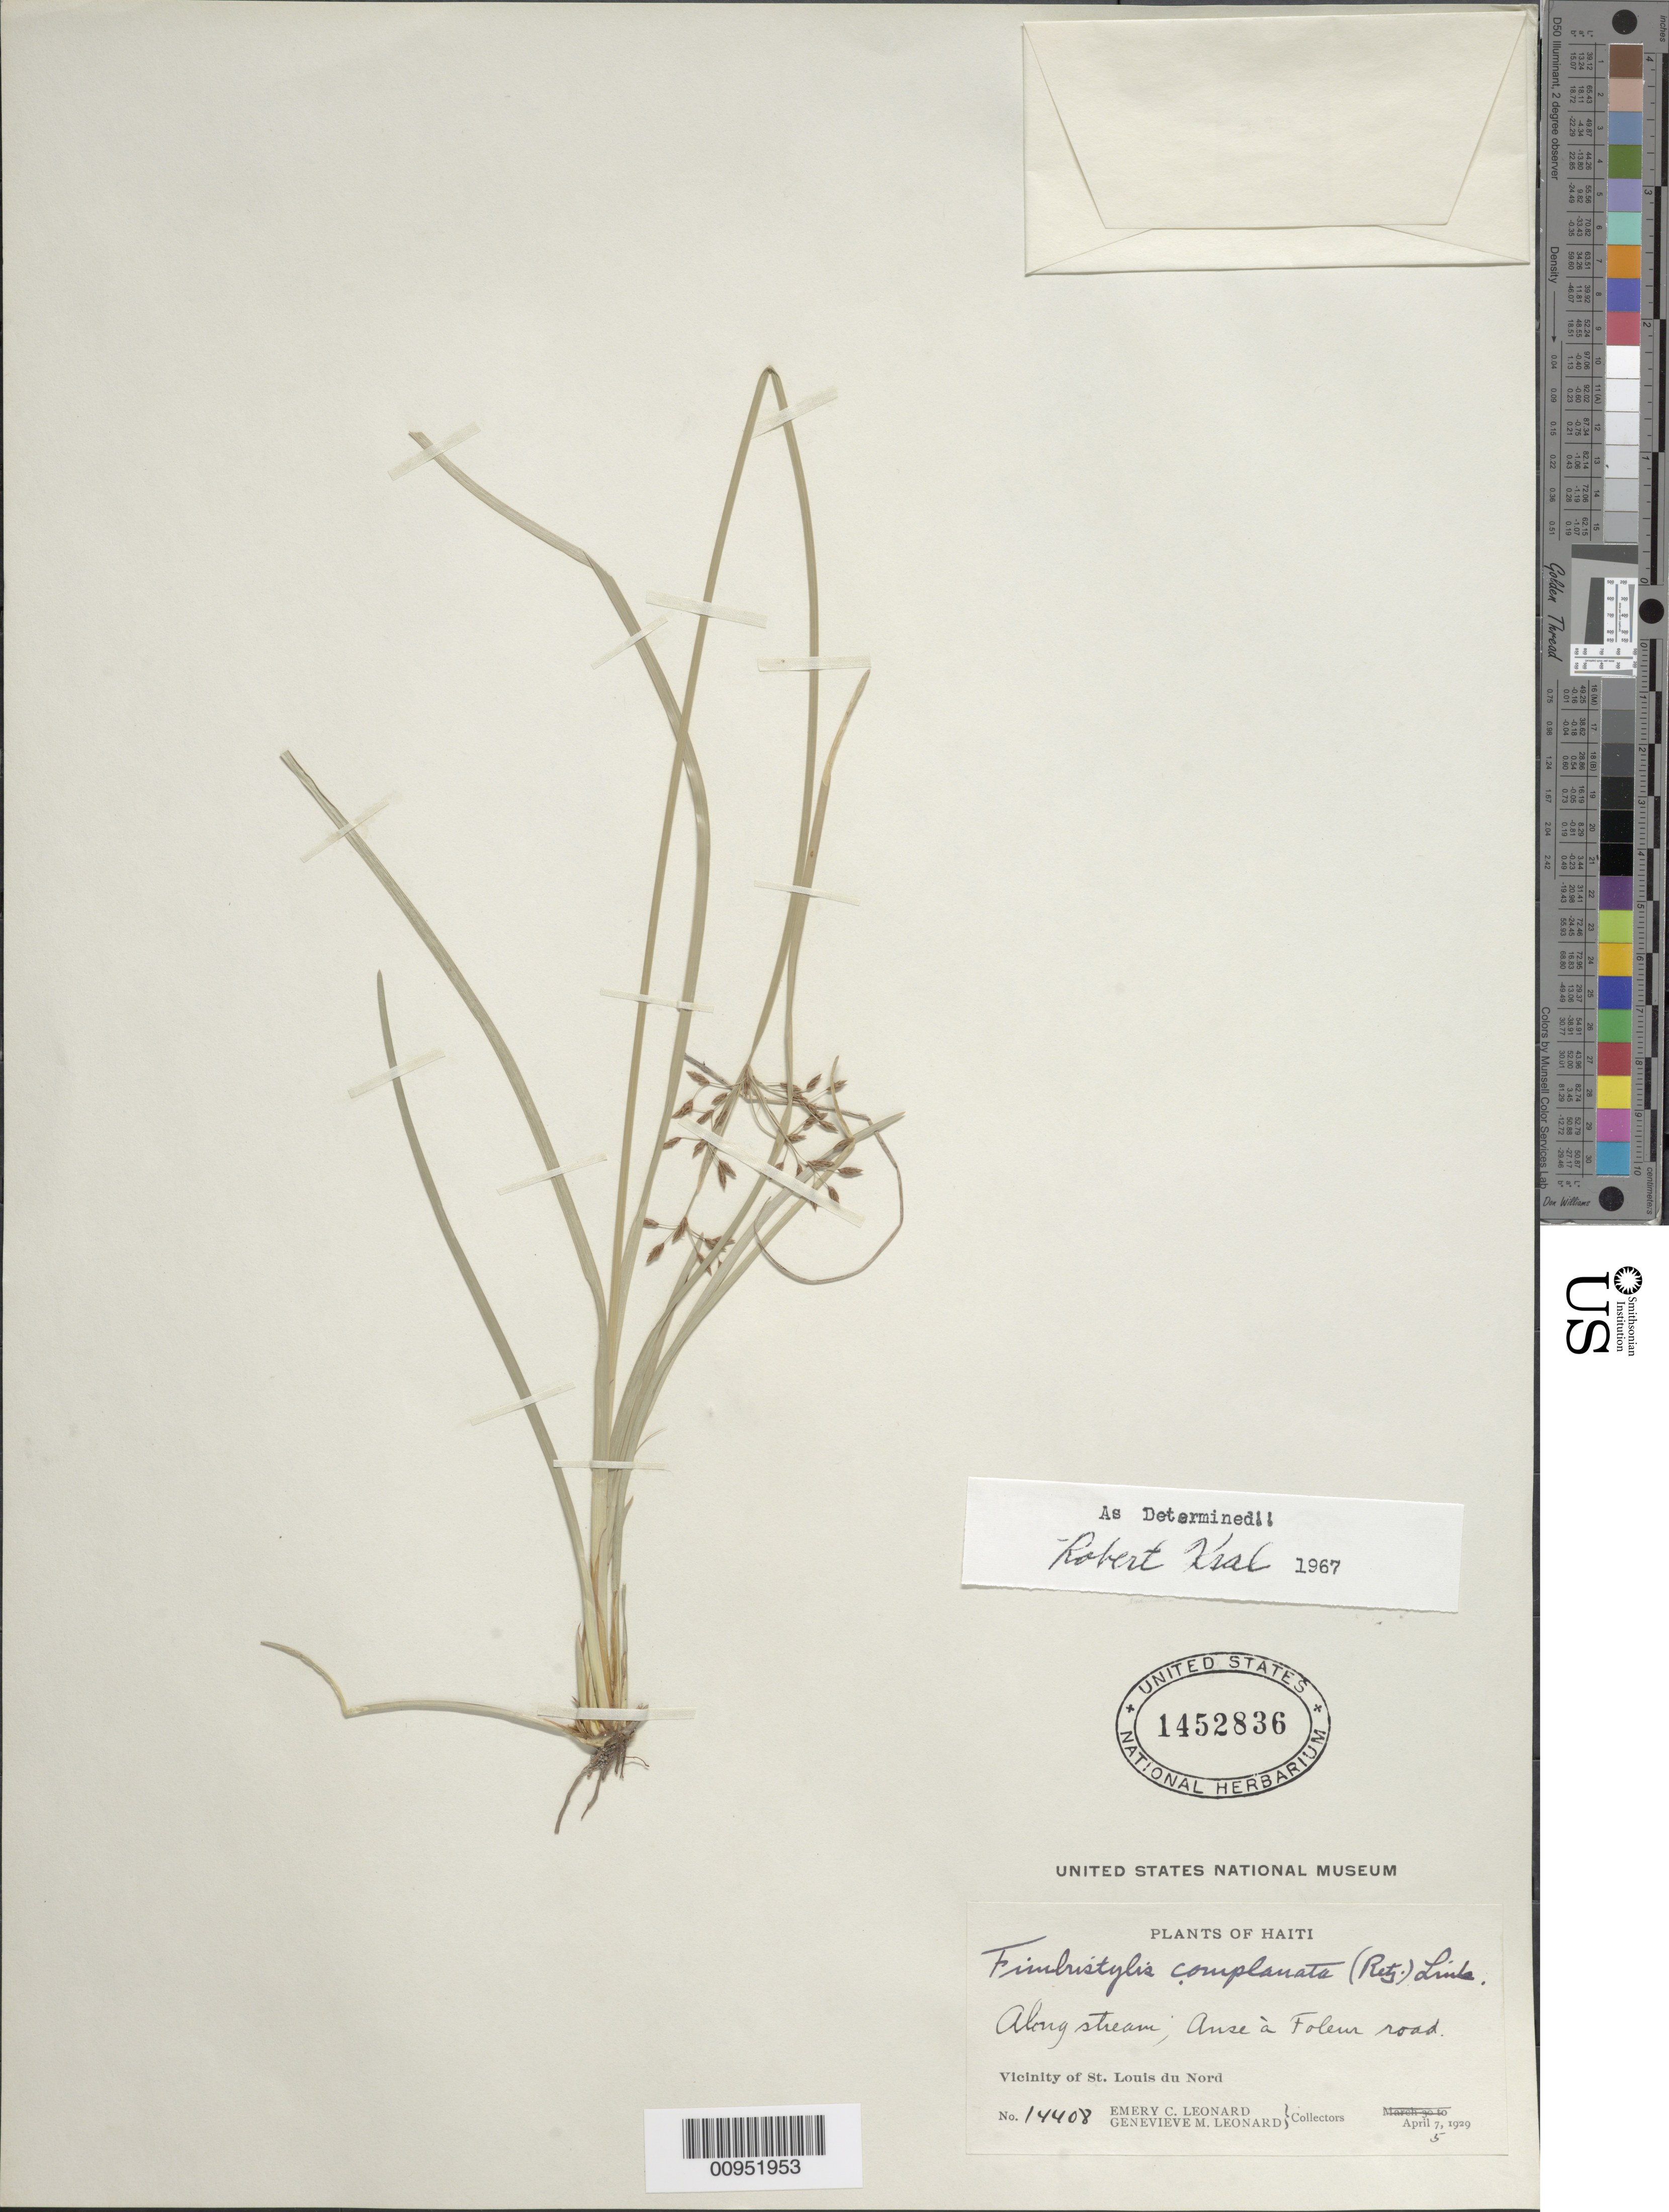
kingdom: Plantae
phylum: Tracheophyta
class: Liliopsida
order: Poales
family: Cyperaceae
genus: Fimbristylis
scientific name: Fimbristylis complanata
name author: (Retz.) Link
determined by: Kral, Robert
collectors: E. C. Leonard & G. M. Leonard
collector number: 14408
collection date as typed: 05 Apr 1939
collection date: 1939-04-05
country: Haiti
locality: Vicinity of St. Louis de Nord, Anse à Foleur road, stream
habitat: Along stream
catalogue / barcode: US 1452836